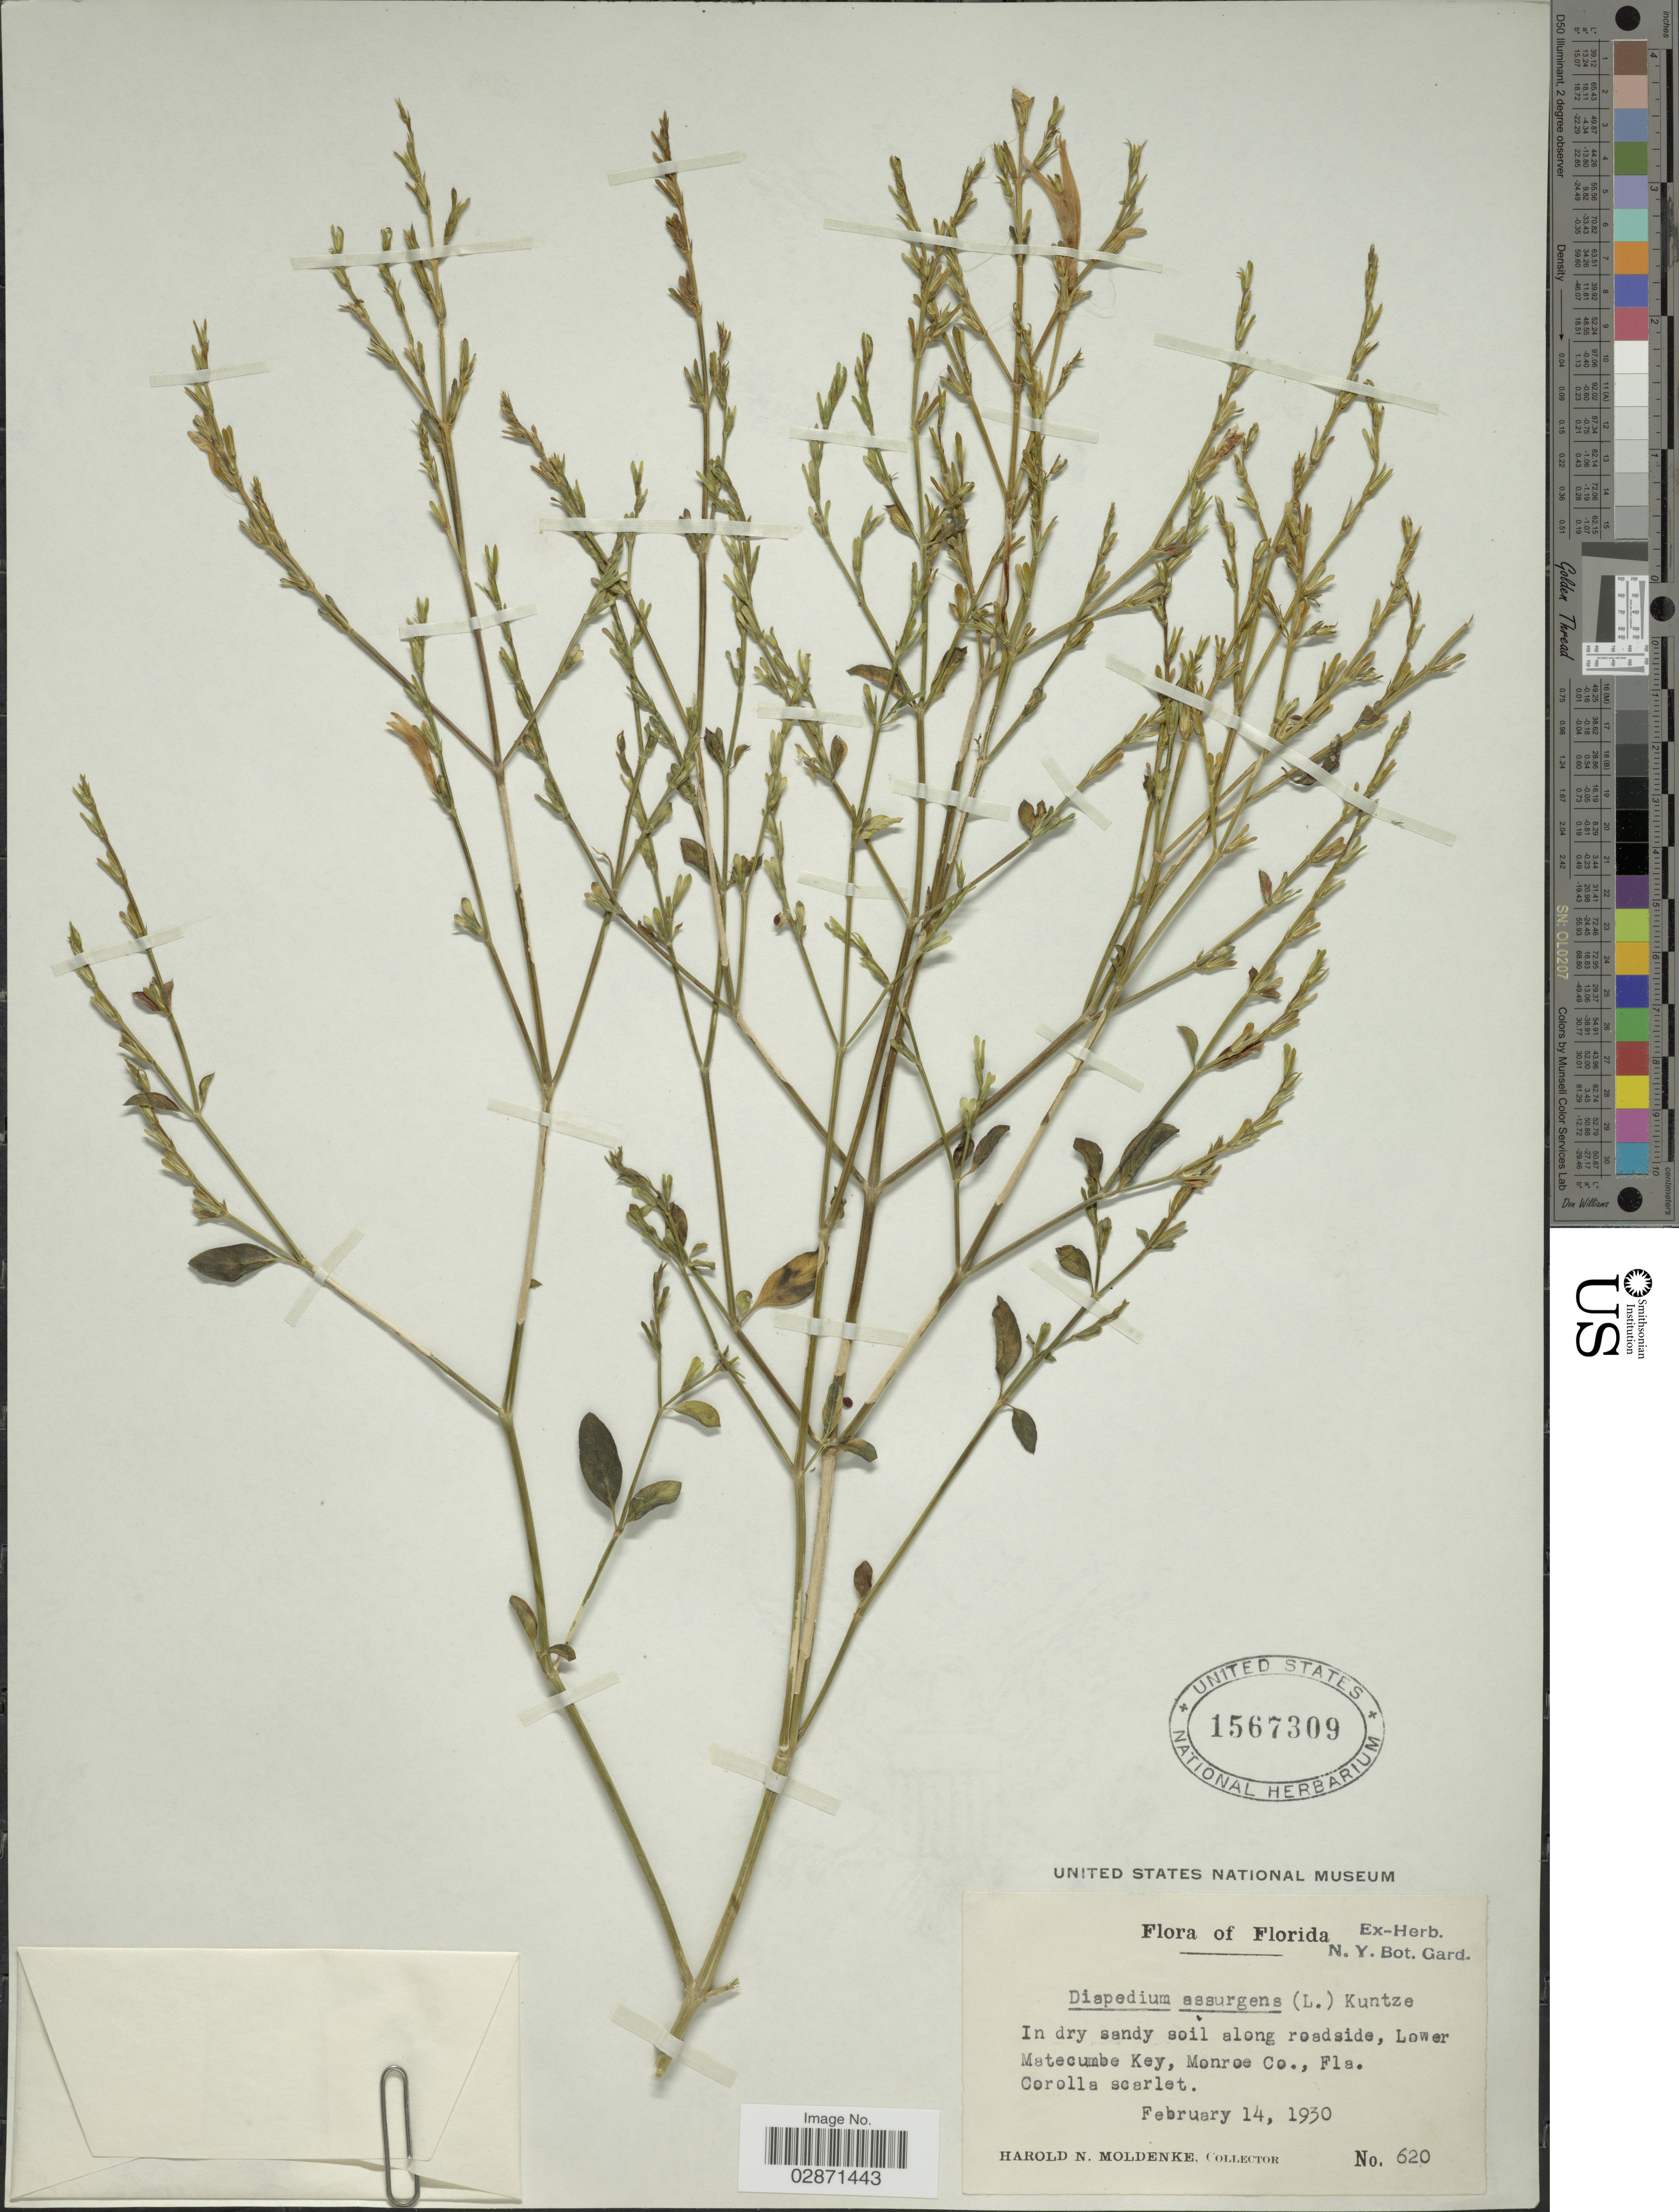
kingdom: Plantae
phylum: Tracheophyta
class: Magnoliopsida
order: Lamiales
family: Acanthaceae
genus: Dicliptera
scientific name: Dicliptera sexangularis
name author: (L.) Juss.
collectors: H. N. Moldenke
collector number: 620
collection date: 1930-02-14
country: United States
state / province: Florida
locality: In dry sandy soil along roadside, Lower Matecumbe Key, Monroe Co.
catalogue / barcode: US 1567309